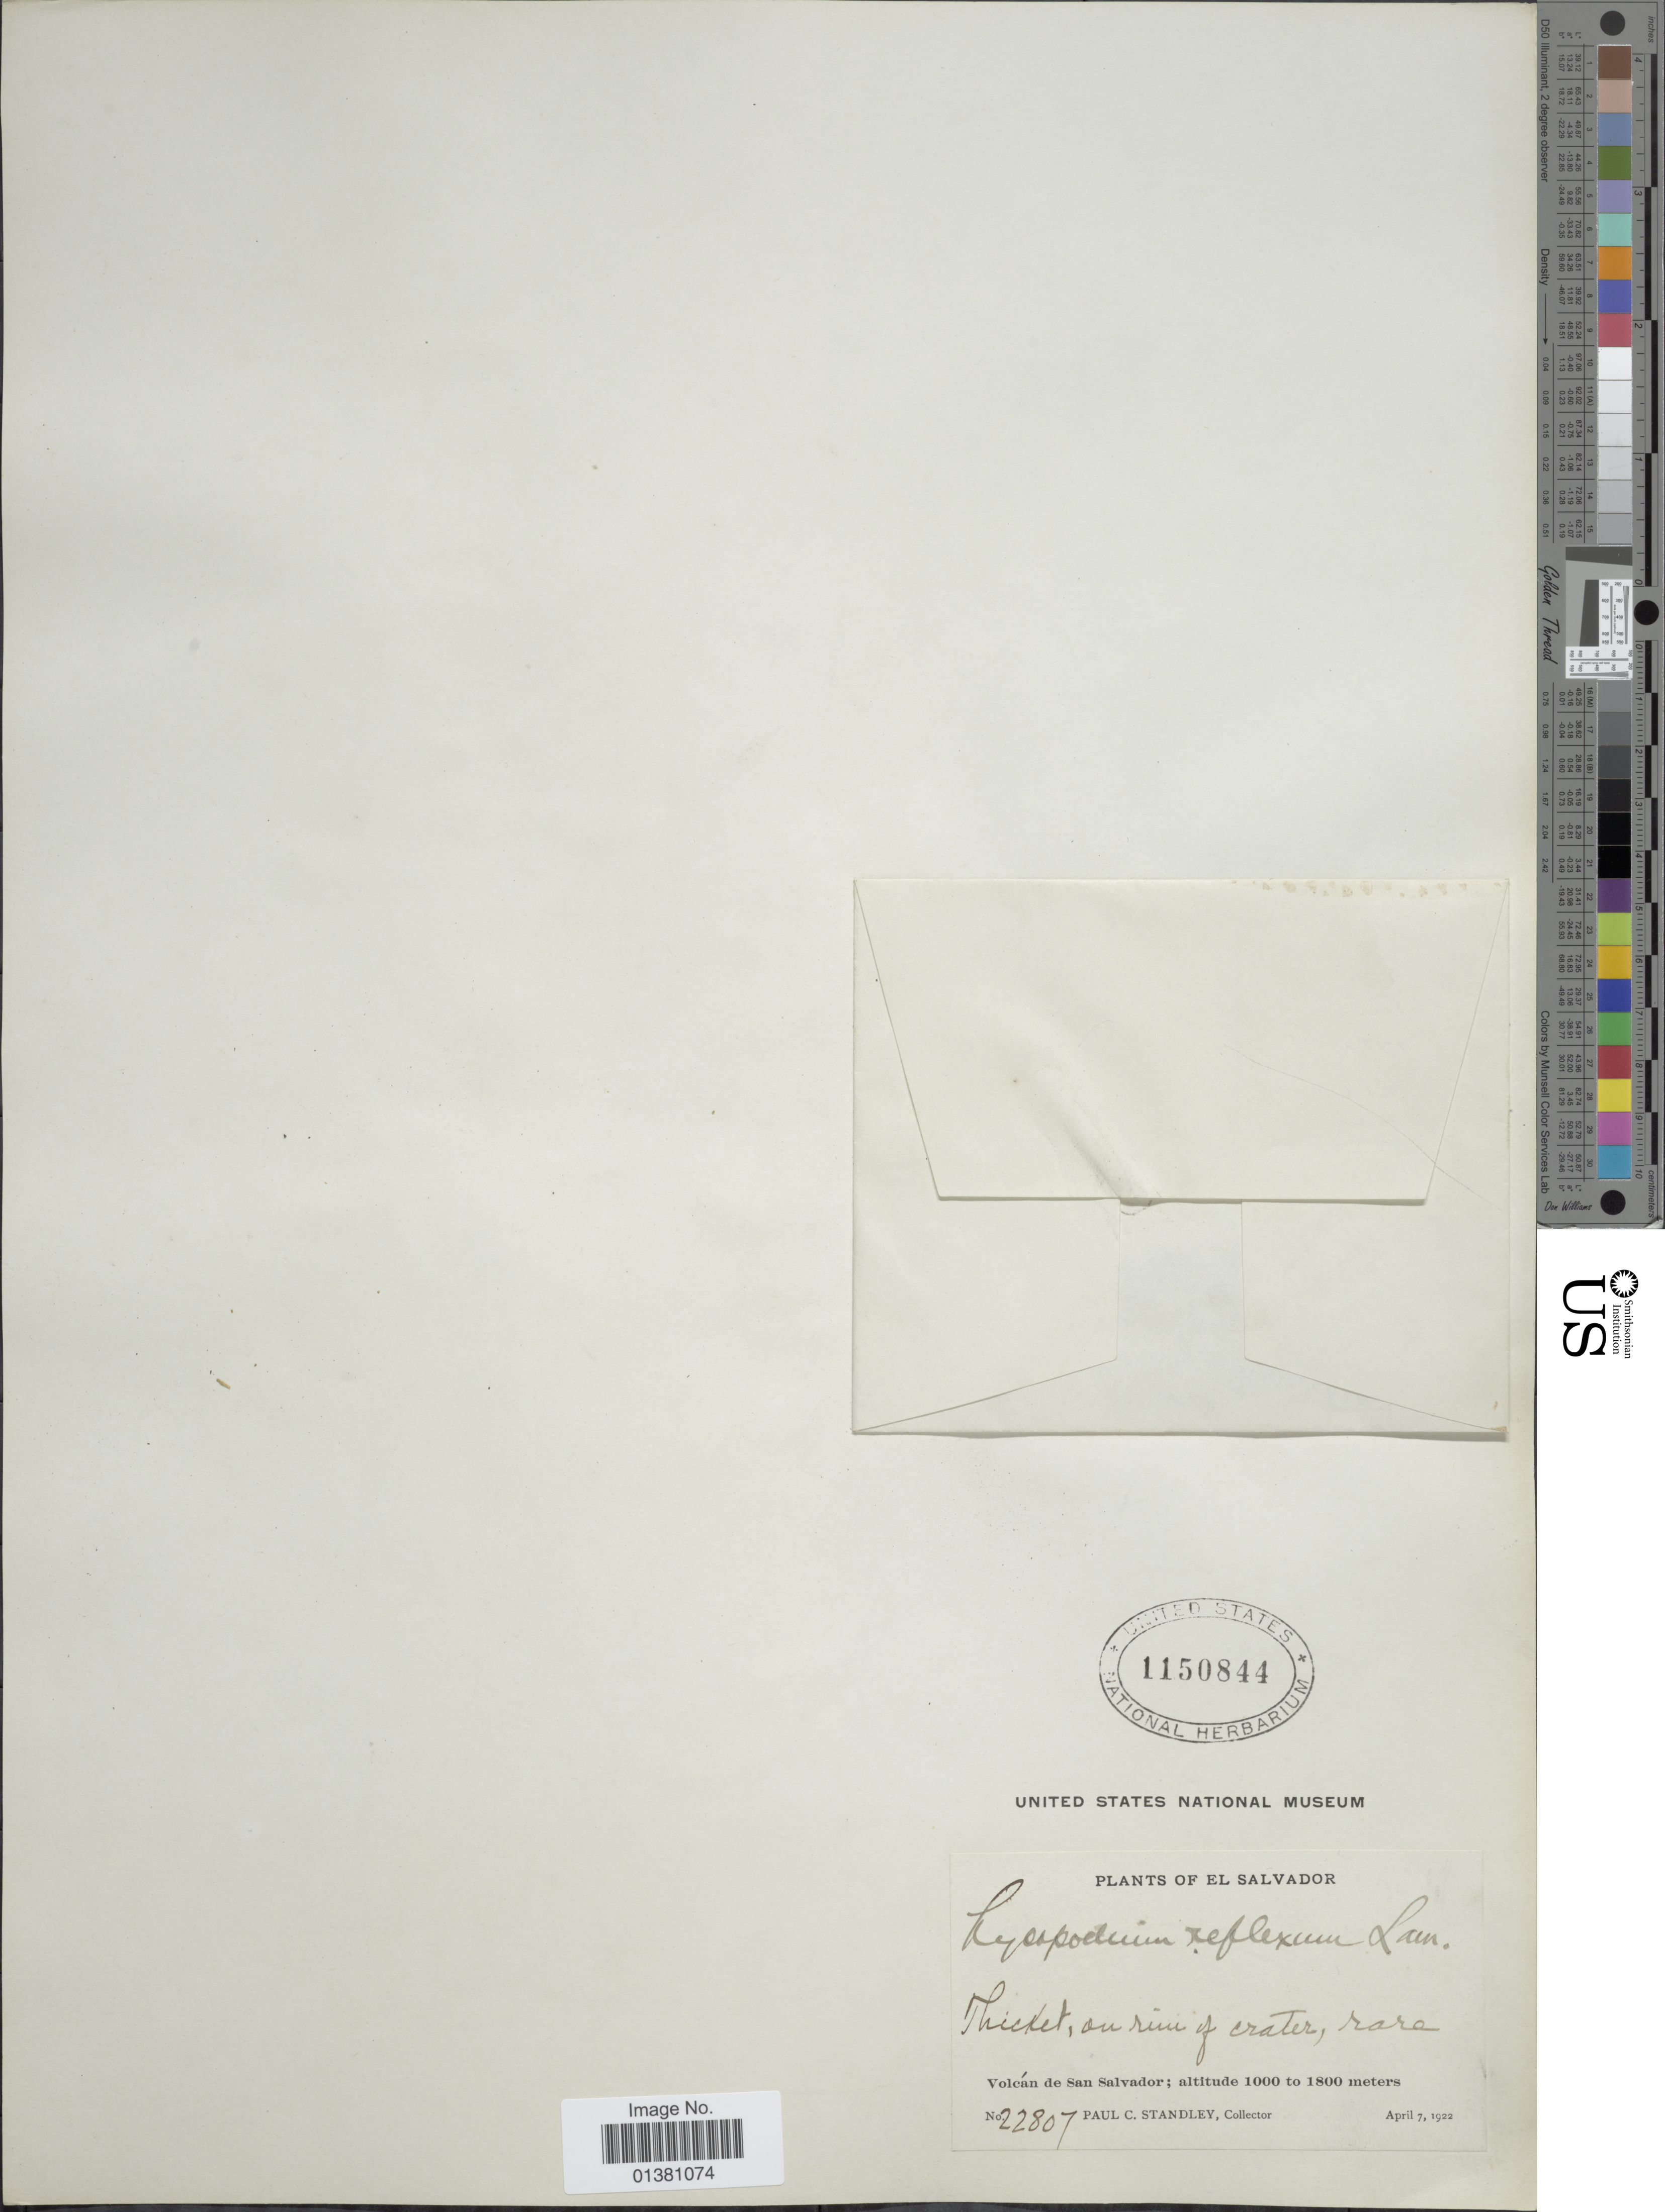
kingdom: Plantae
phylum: Tracheophyta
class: Lycopodiopsida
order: Lycopodiales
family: Lycopodiaceae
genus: Phlegmariurus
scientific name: Phlegmariurus reflexus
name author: (Lam.) B. Øllg.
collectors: P. C. Standley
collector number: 22807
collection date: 1922-04-07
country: El Salvador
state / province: San Salvador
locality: Volcán de San Salvador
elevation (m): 1000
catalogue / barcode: US 1150844